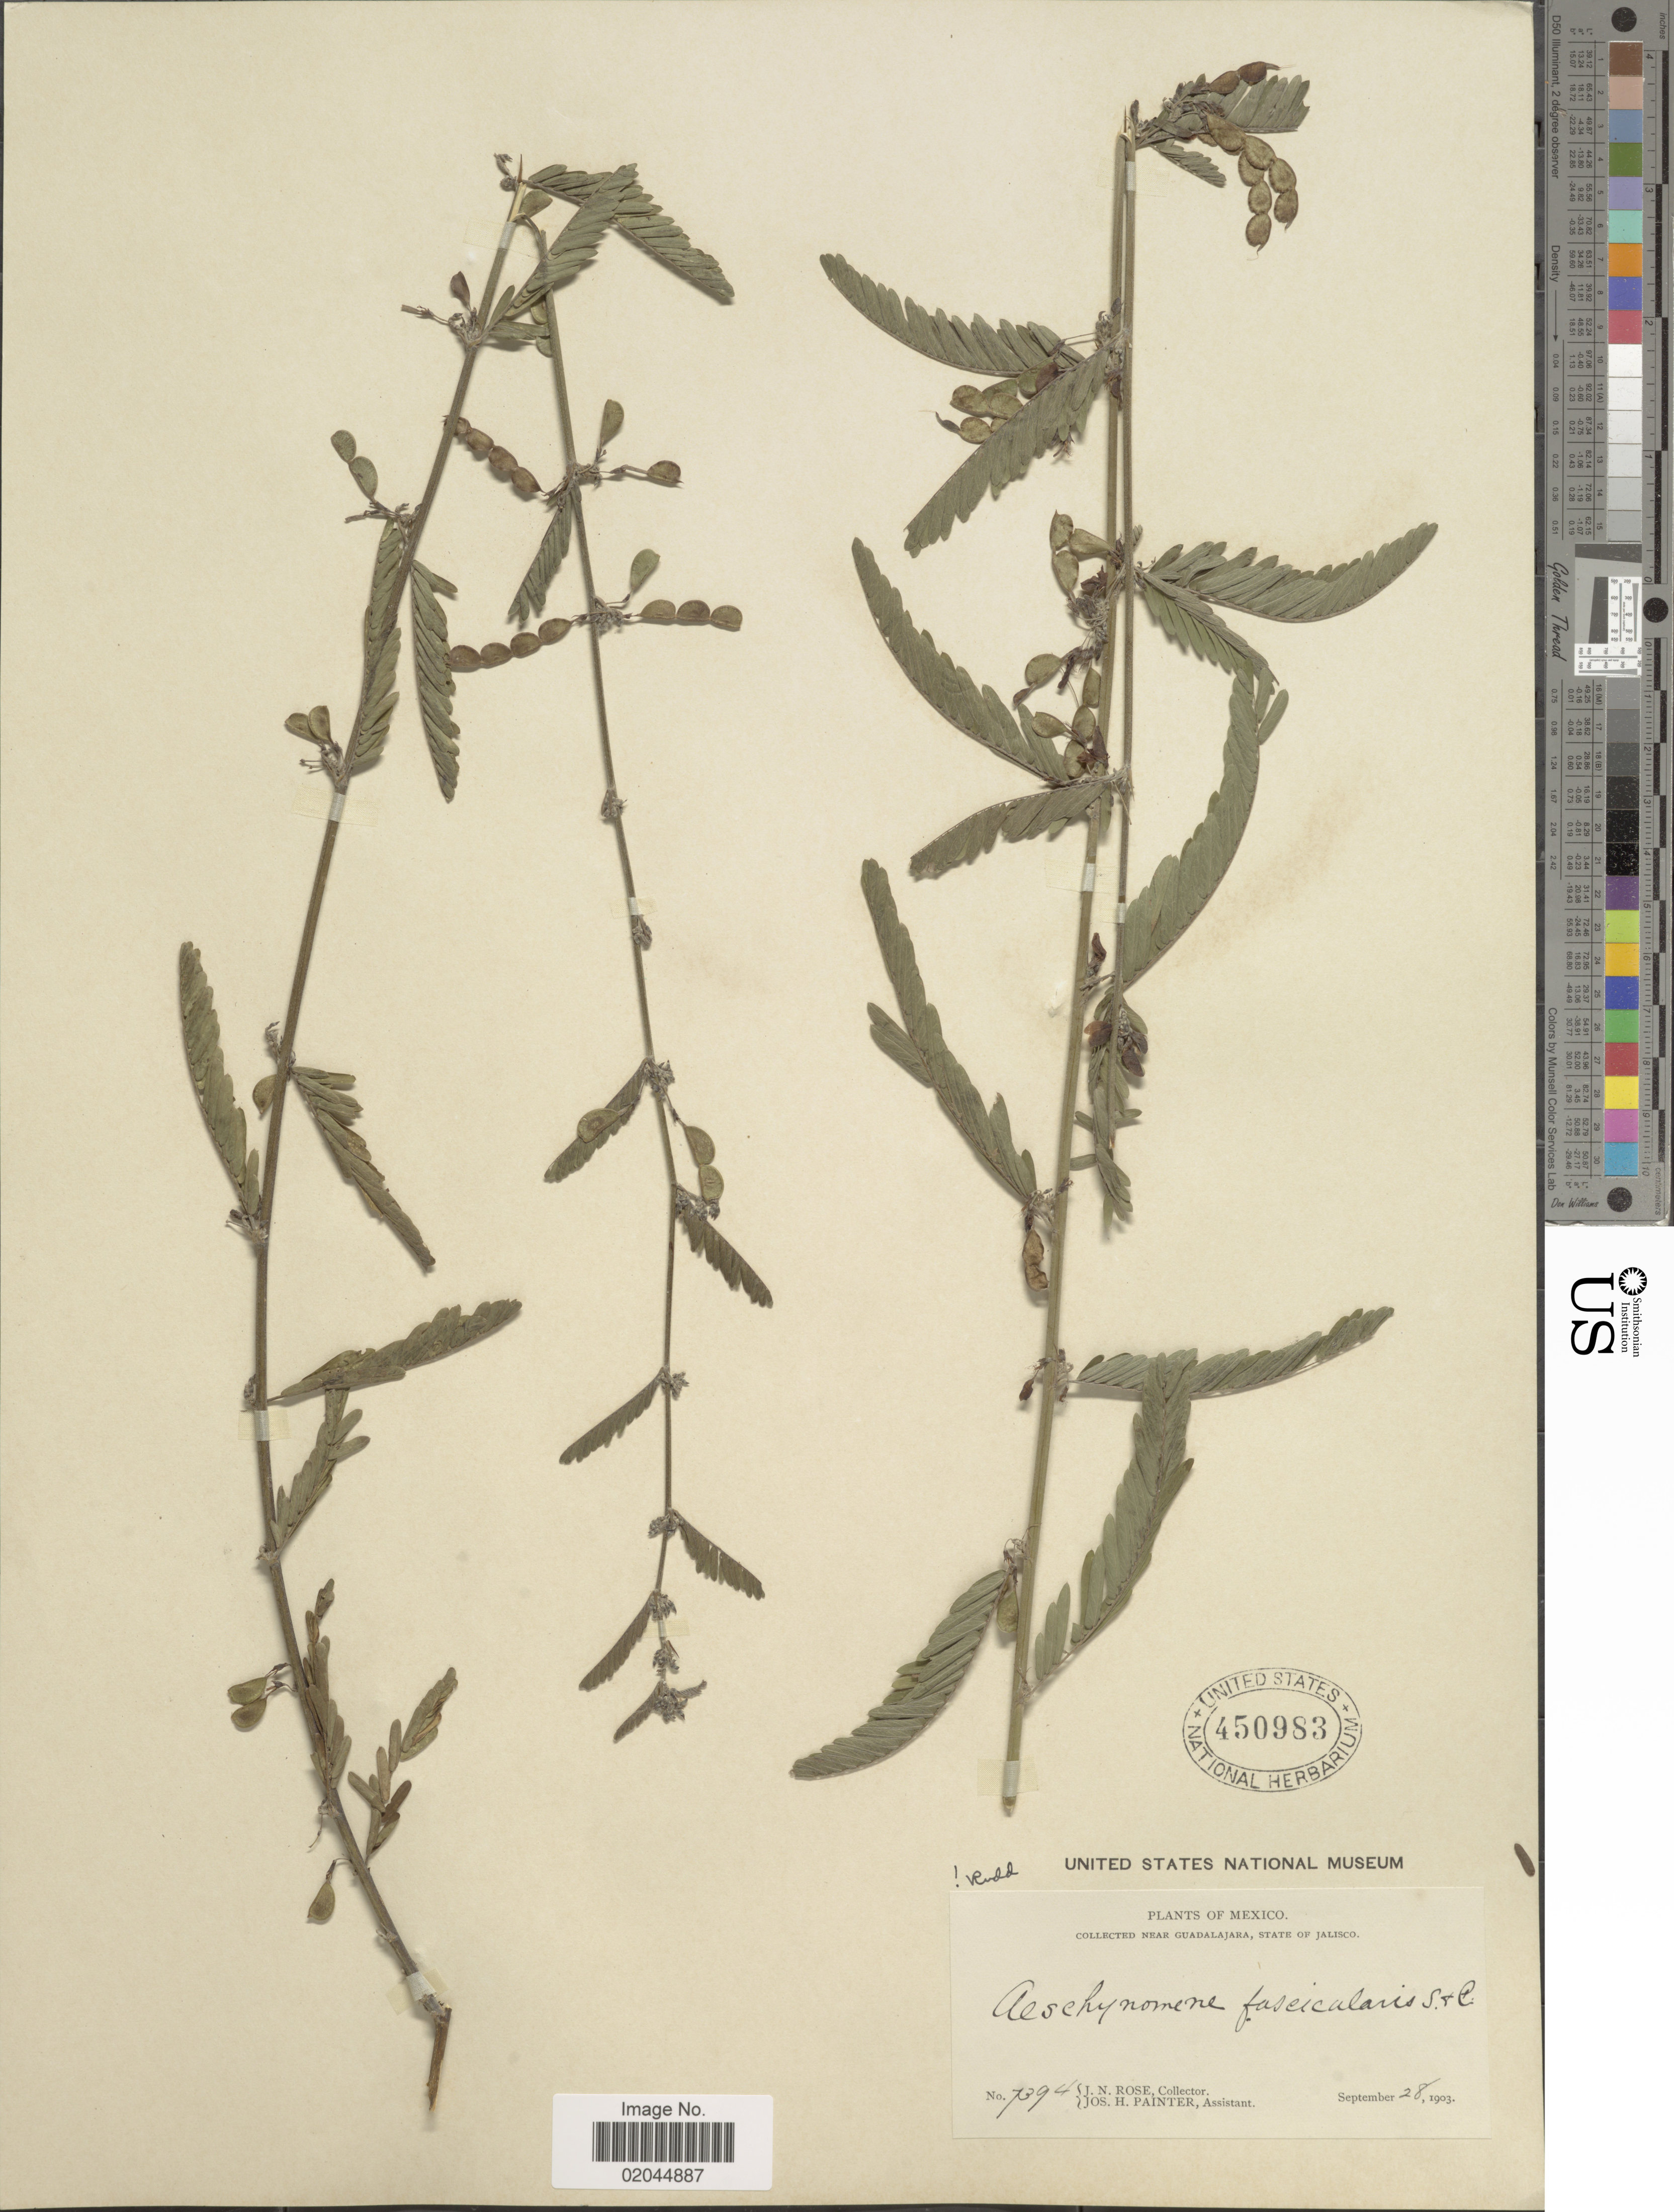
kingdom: Plantae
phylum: Tracheophyta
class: Magnoliopsida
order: Fabales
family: Fabaceae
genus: Aeschynomene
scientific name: Aeschynomene fascicularis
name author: Schltdl. & Cham.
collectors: J. N. Rose & J. H. Painter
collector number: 7394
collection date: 1903-09-28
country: Mexico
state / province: Jalisco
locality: Near Guadalajara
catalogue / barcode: US 450983